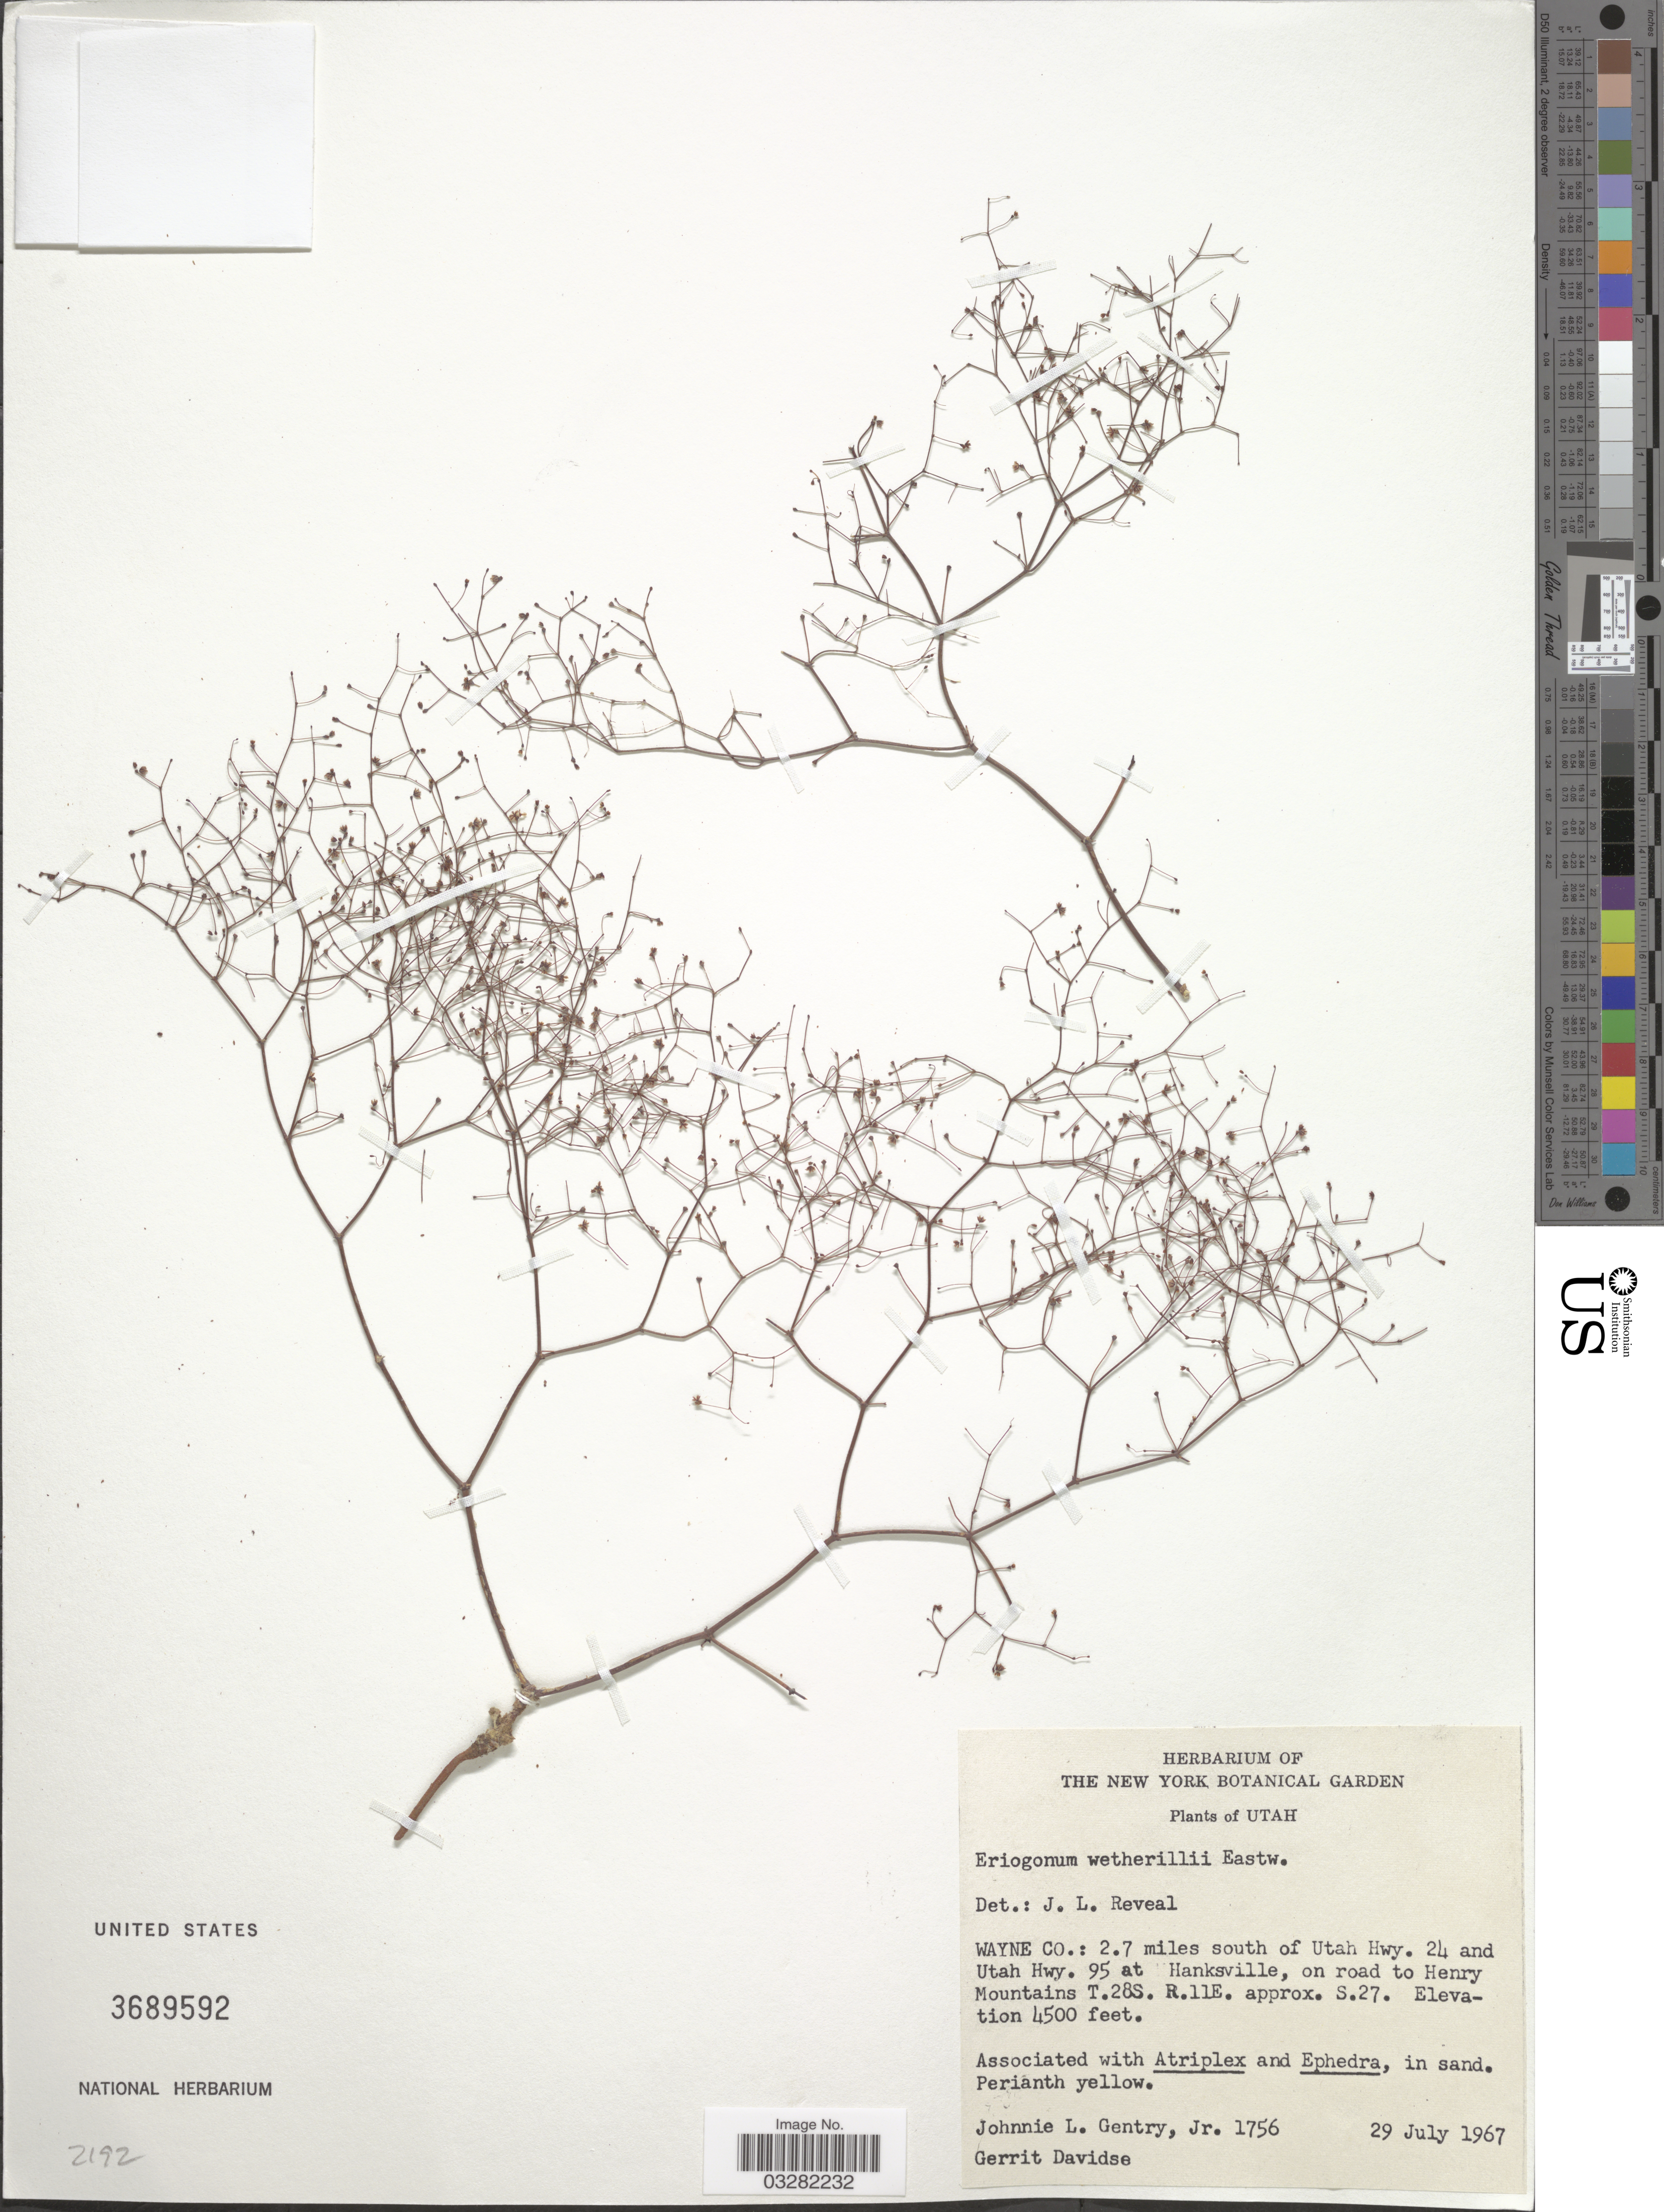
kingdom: Plantae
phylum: Tracheophyta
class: Magnoliopsida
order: Caryophyllales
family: Polygonaceae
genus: Eriogonum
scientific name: Eriogonum wetherillii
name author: Eastw.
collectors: J. L. Gentry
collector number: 1756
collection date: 1967-07-29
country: United States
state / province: Utah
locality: Wayne Co.: 2.7 miles south of Utah Hwy. 24 and Utah Hwy. 95 at Hanksville, on road to Henry Mountains T.28S. R.11E. approx. S.27.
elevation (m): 1372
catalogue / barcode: US 3689592